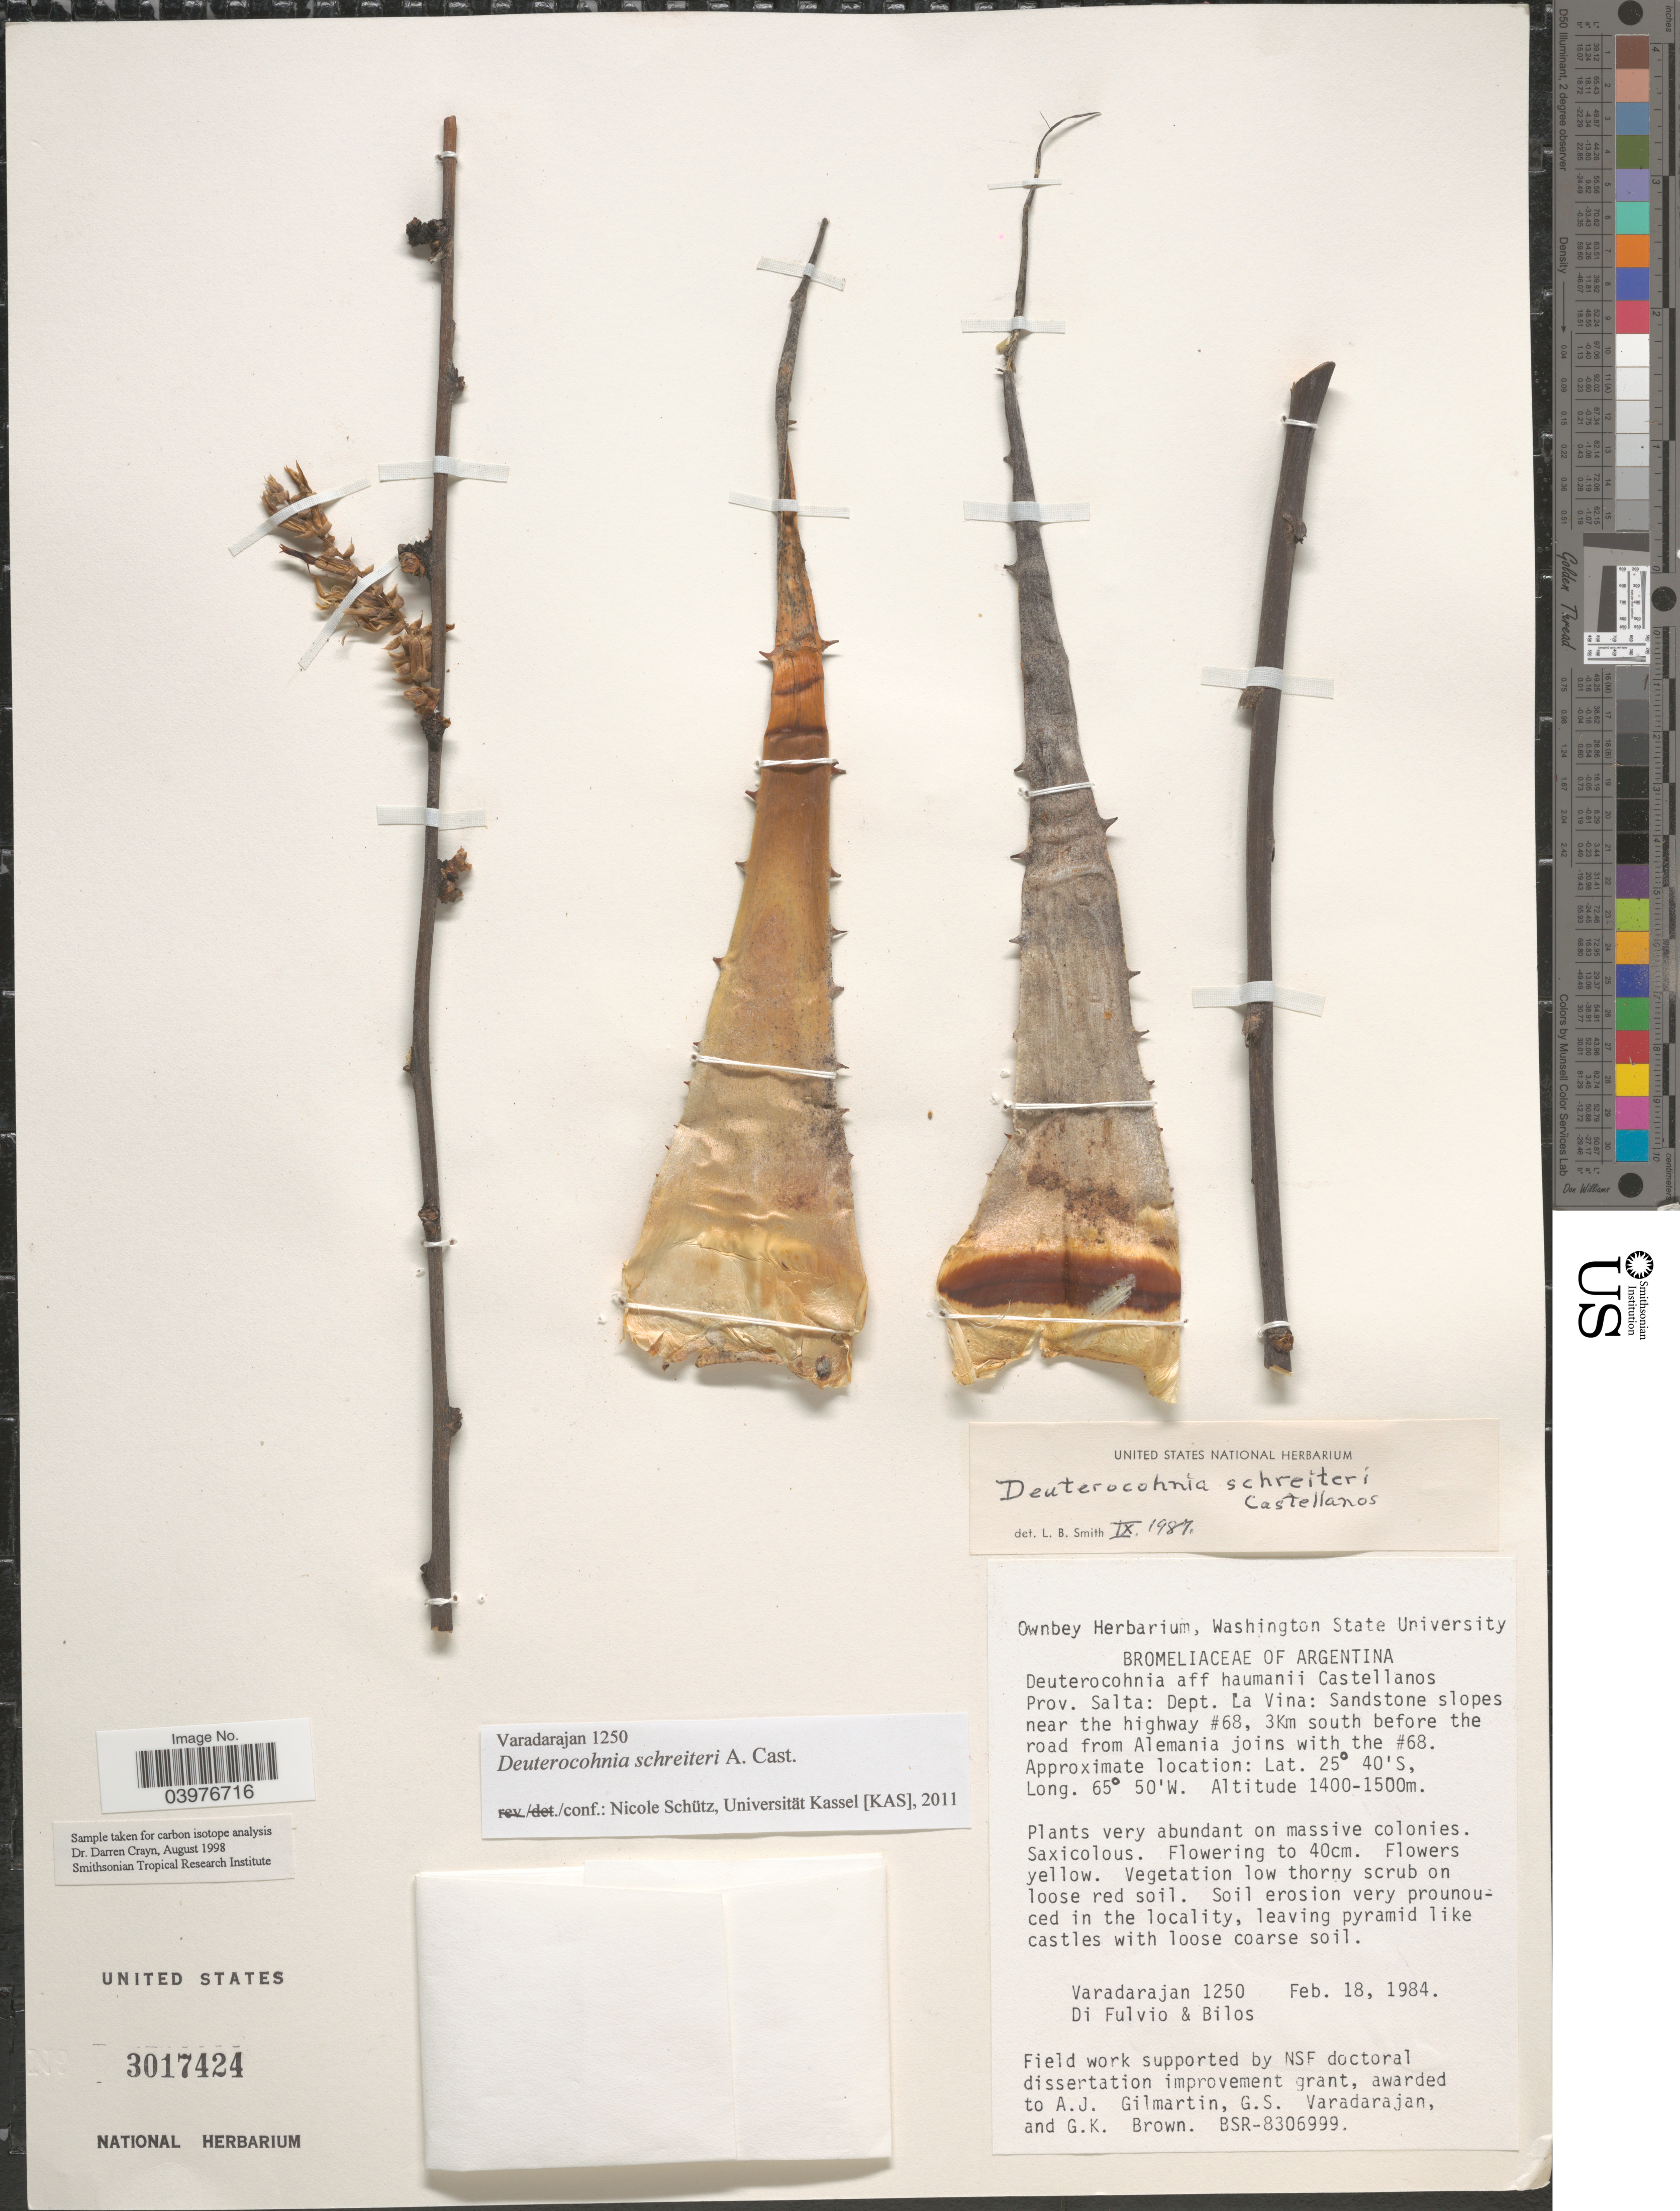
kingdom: Plantae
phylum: Tracheophyta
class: Liliopsida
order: Poales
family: Bromeliaceae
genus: Deuterocohnia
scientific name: Deuterocohnia schreiteri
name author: A. Cast.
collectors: G. S. Varadarajan, -. Di Fulvio & -. Bilos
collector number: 1250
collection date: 1984-02-18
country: Argentina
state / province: Salta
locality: Dept. La Vina: Sandstone slopes near the highway #68, 3Km south before the road from Alemania joins with the #68.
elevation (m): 1400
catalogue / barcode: US 3017424